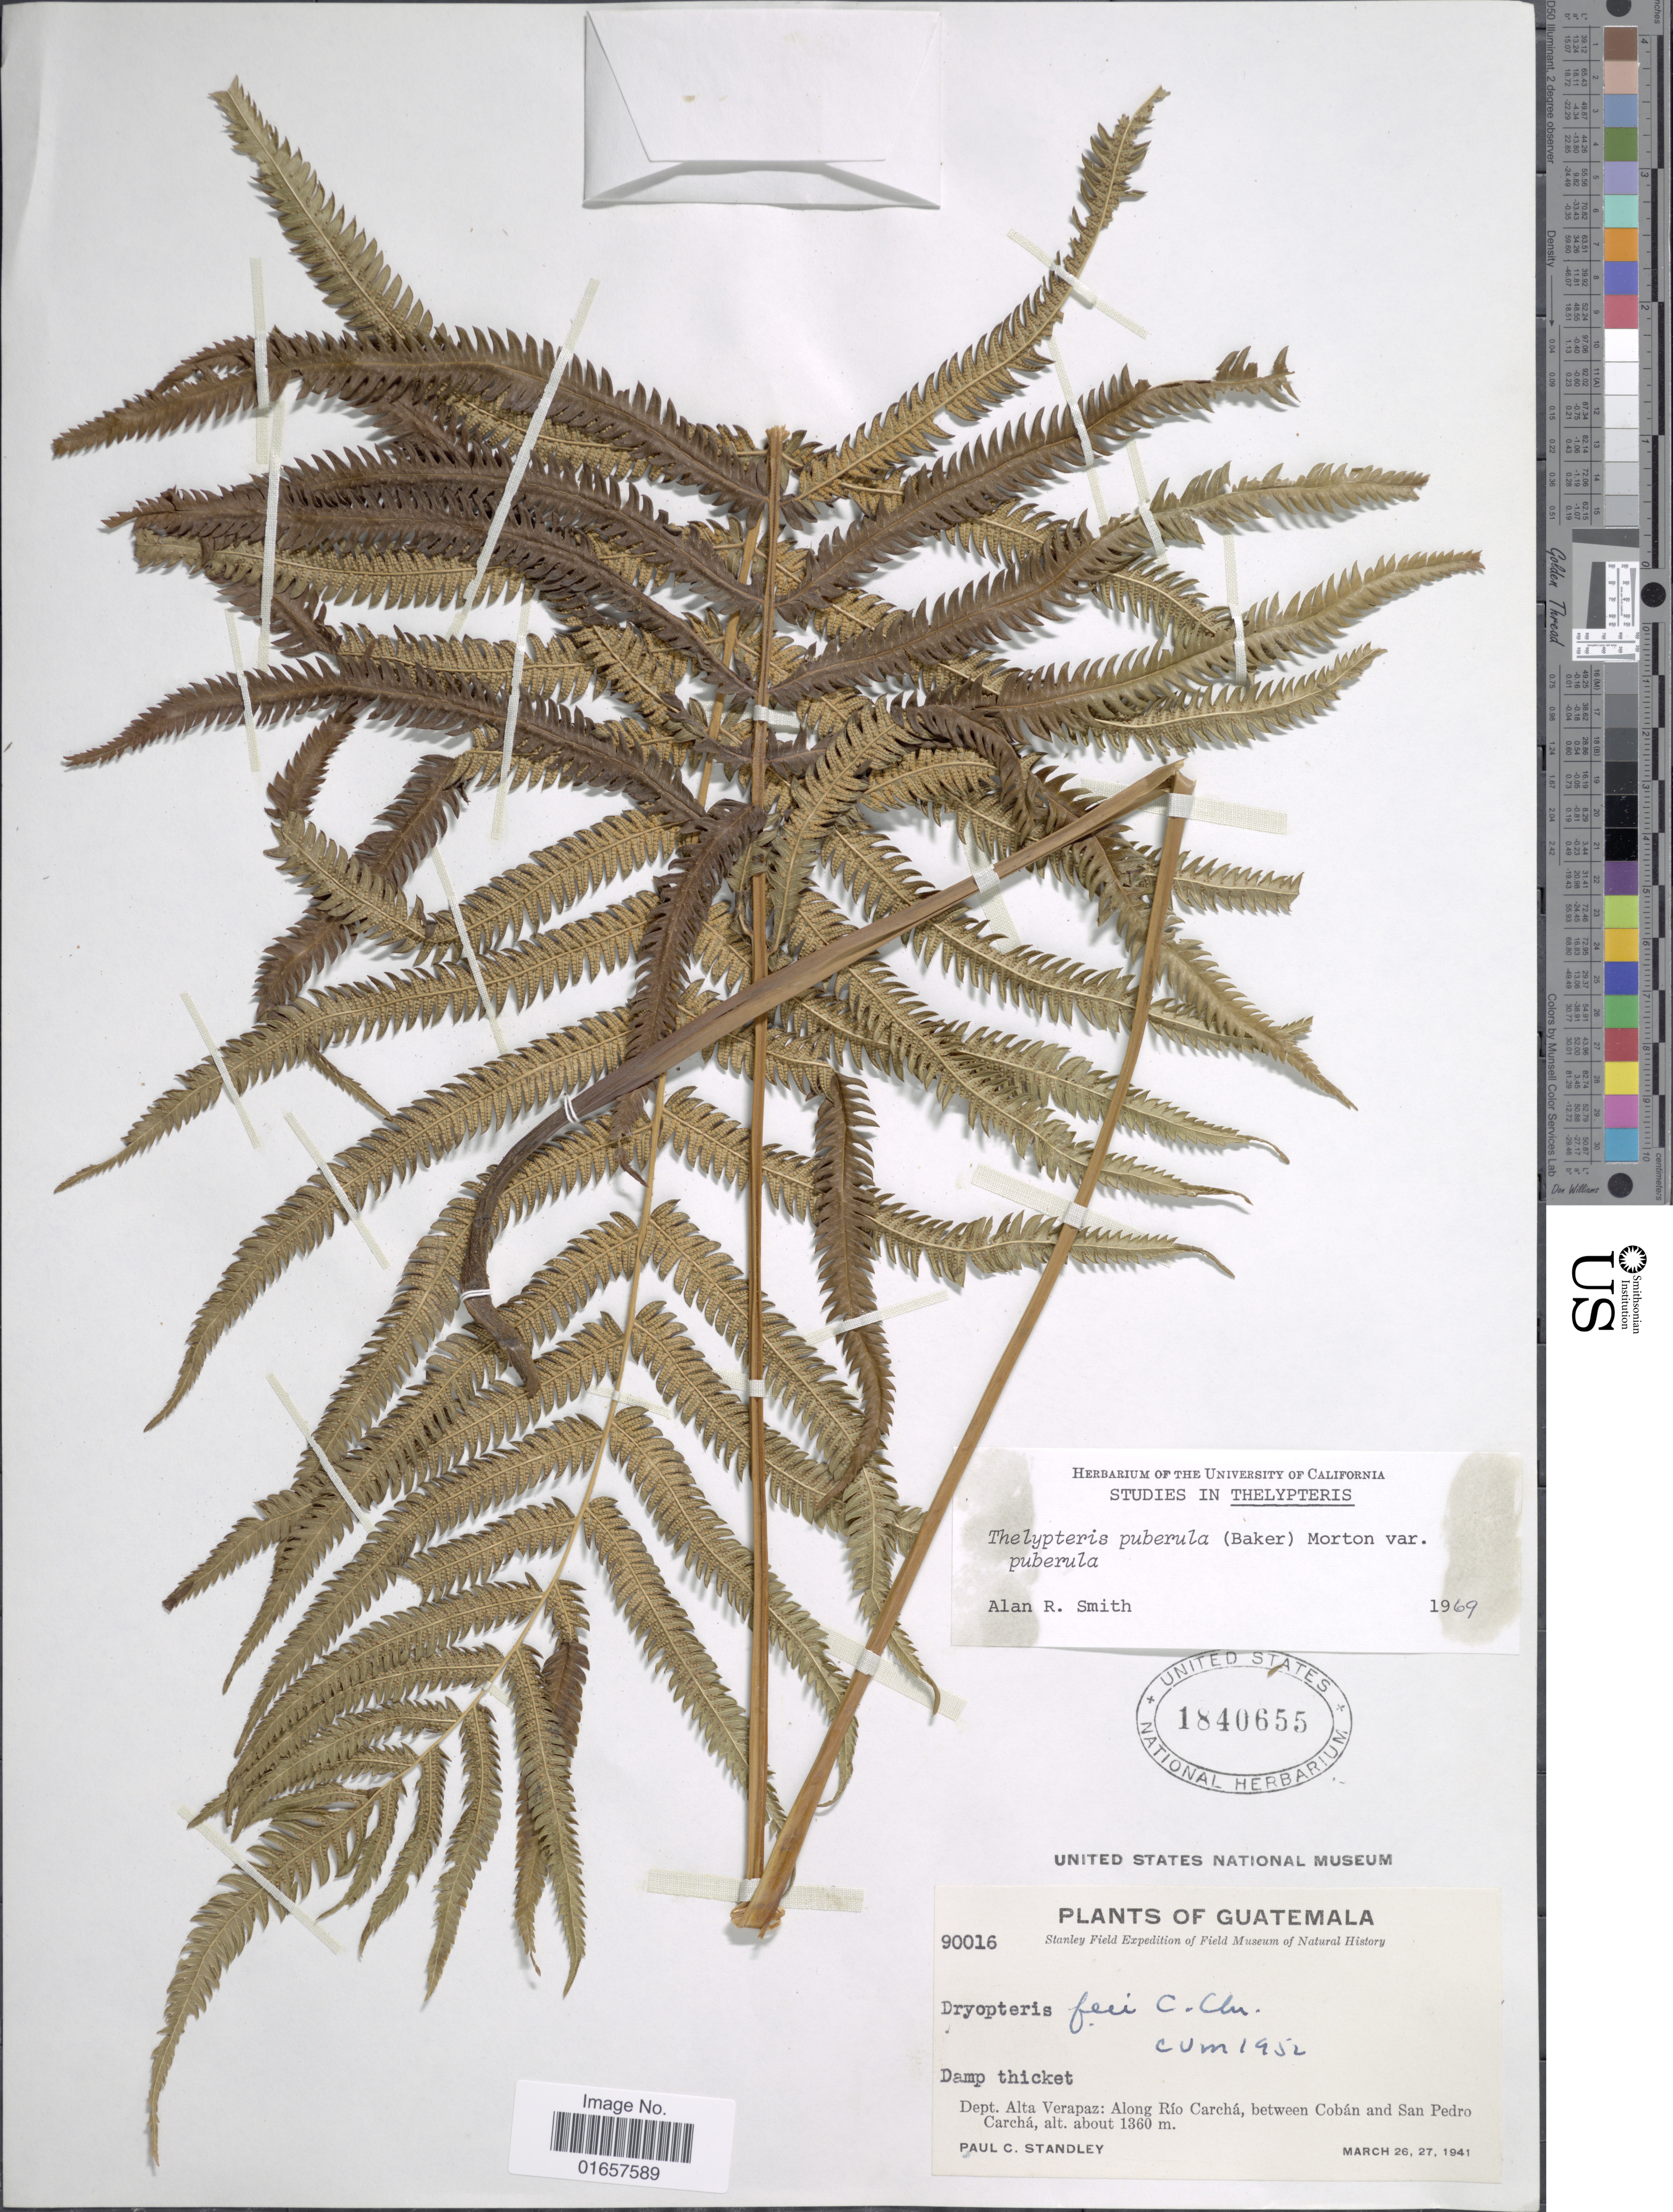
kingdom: Plantae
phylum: Tracheophyta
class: Polypodiopsida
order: Polypodiales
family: Thelypteridaceae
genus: Christella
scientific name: Christella puberula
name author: (Baker) Á. Löve & D. Löve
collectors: P. C. Standley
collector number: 90016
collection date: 1941-03-26/1941-03-27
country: Guatemala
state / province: Alta Verapaz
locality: Guatemala, Dept. Alta Verapaz: along Río Carchá, between Cobán and San Pedro Carchá.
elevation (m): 1360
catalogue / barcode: US 1840655